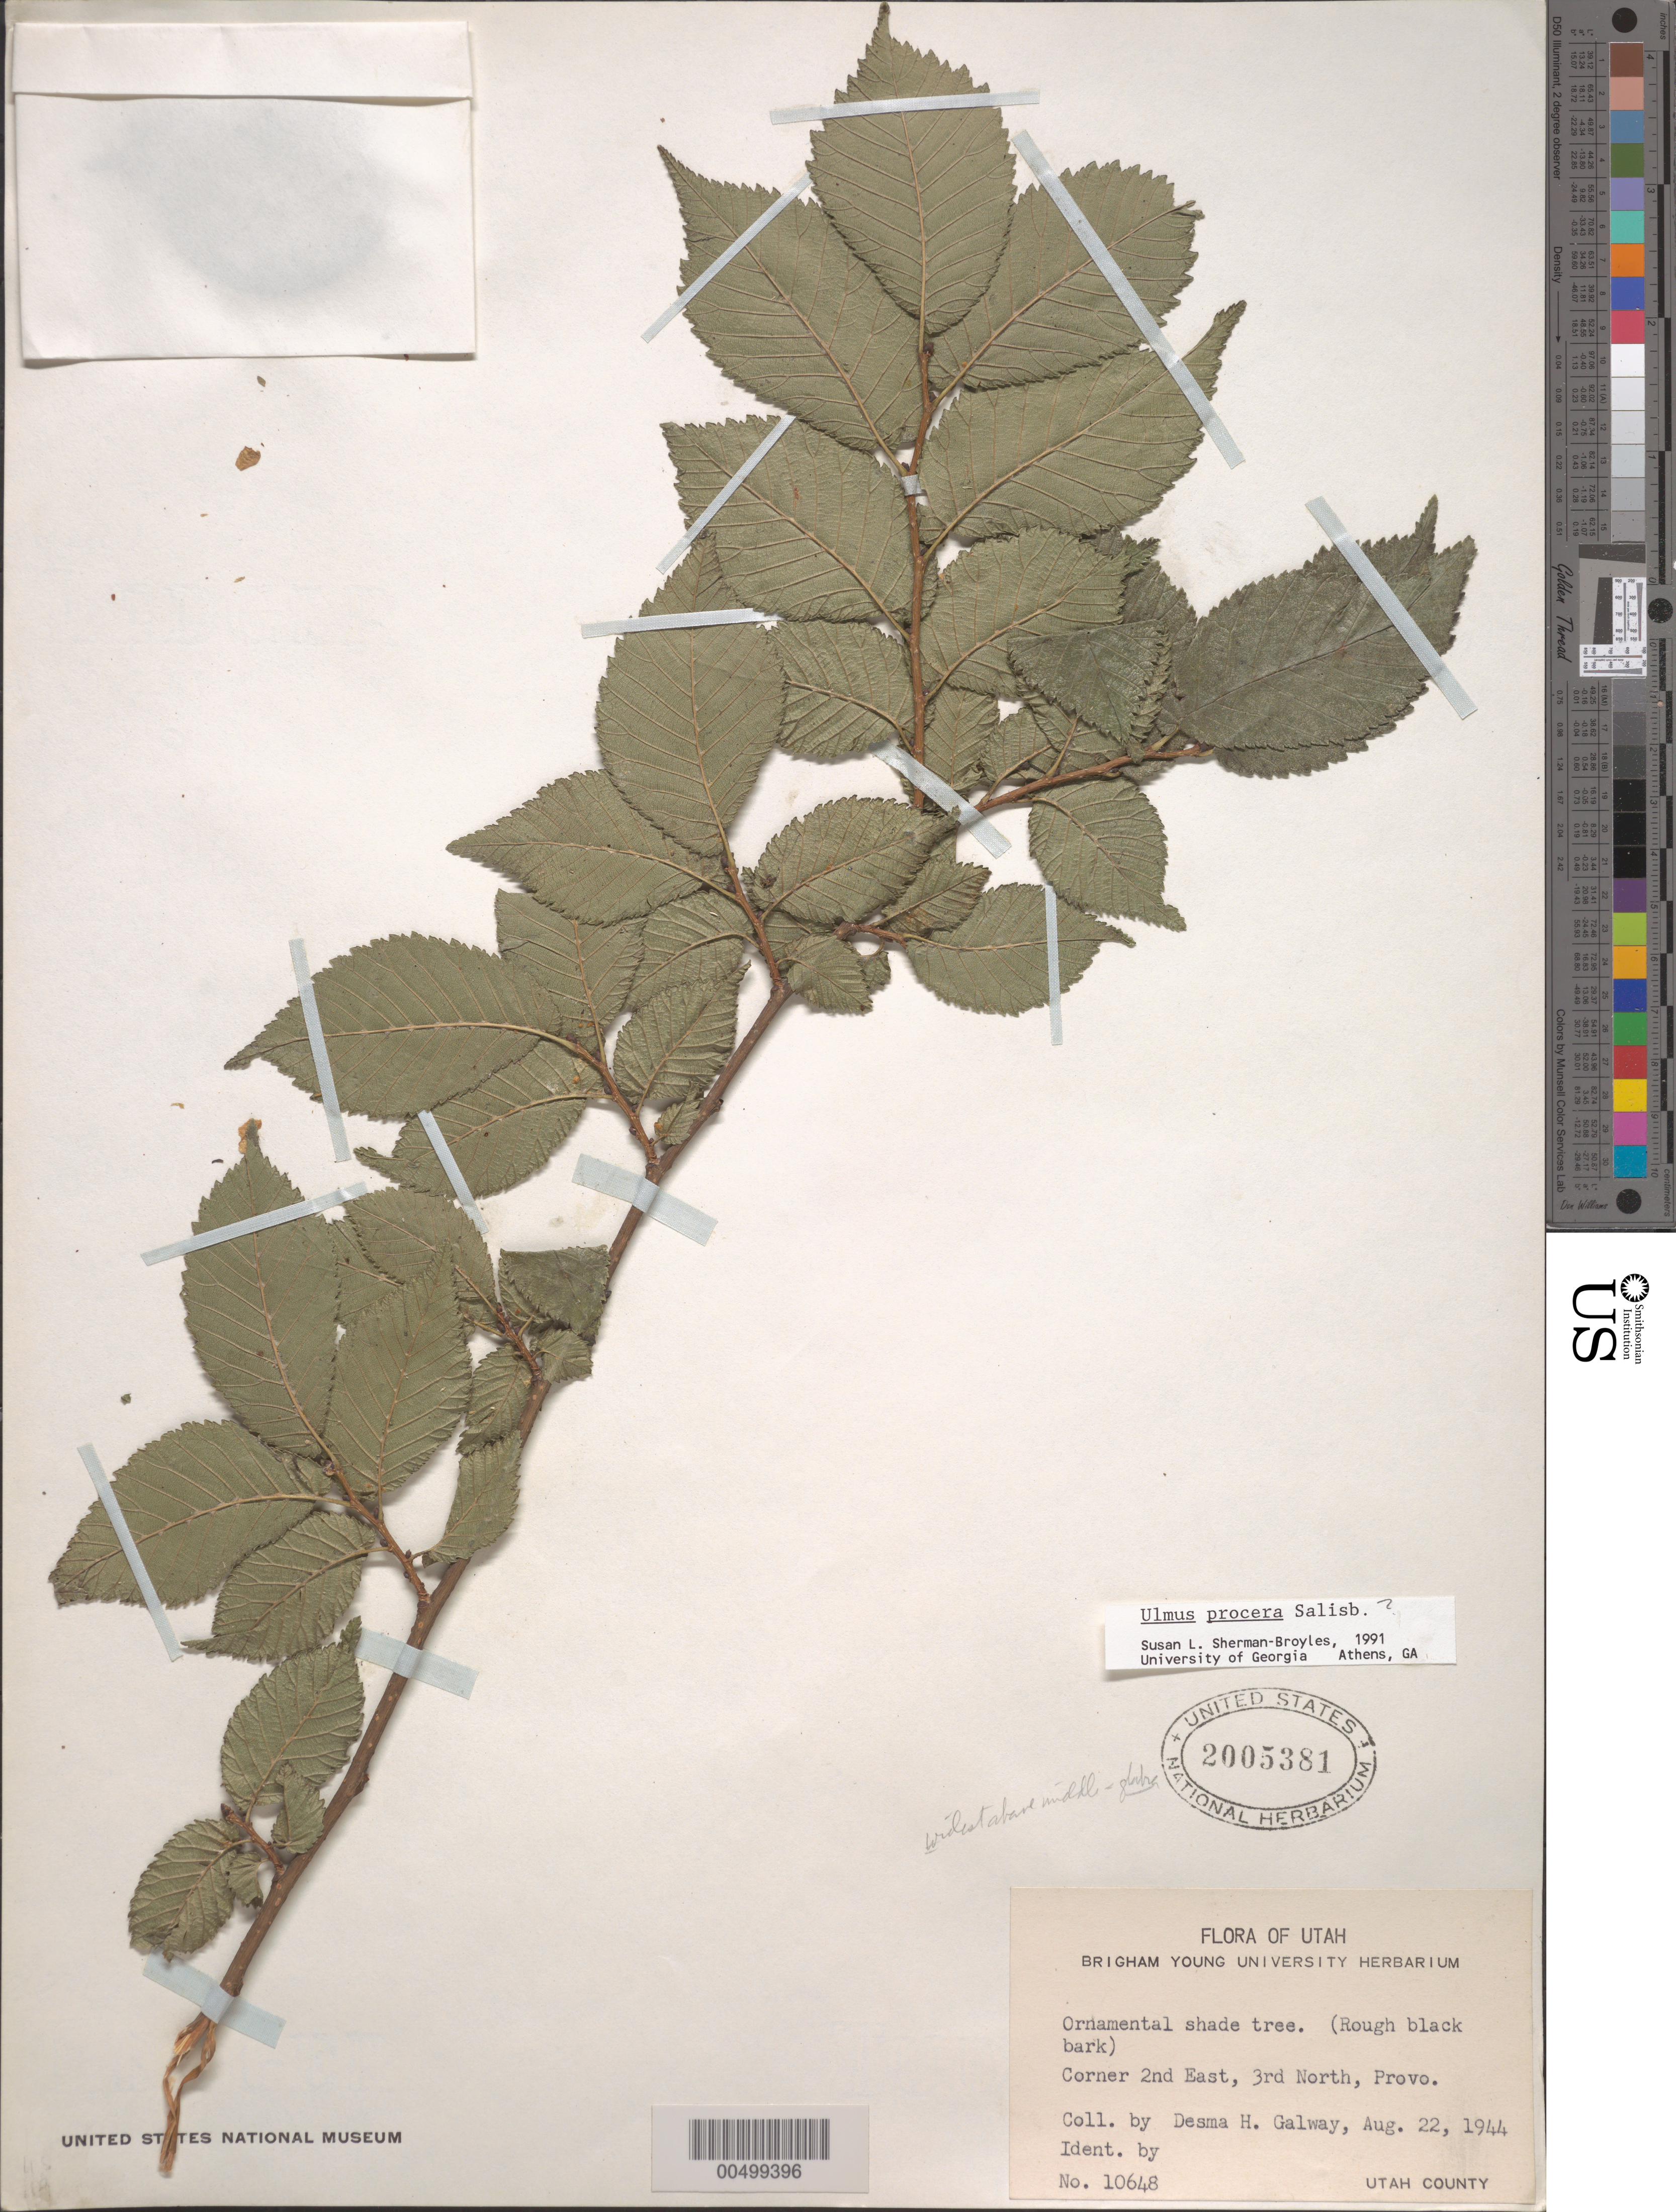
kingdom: Plantae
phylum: Tracheophyta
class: Magnoliopsida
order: Rosales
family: Ulmaceae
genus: Ulmus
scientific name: Ulmus procera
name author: Salisb.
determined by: Sherman-Broyles, S. L.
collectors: D. Galway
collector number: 10648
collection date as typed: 22 Aug 1944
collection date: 1944-08-22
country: United States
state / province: Utah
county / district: Utah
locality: Corner 2nd East, 3rd North, Provo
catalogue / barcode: US 2005381